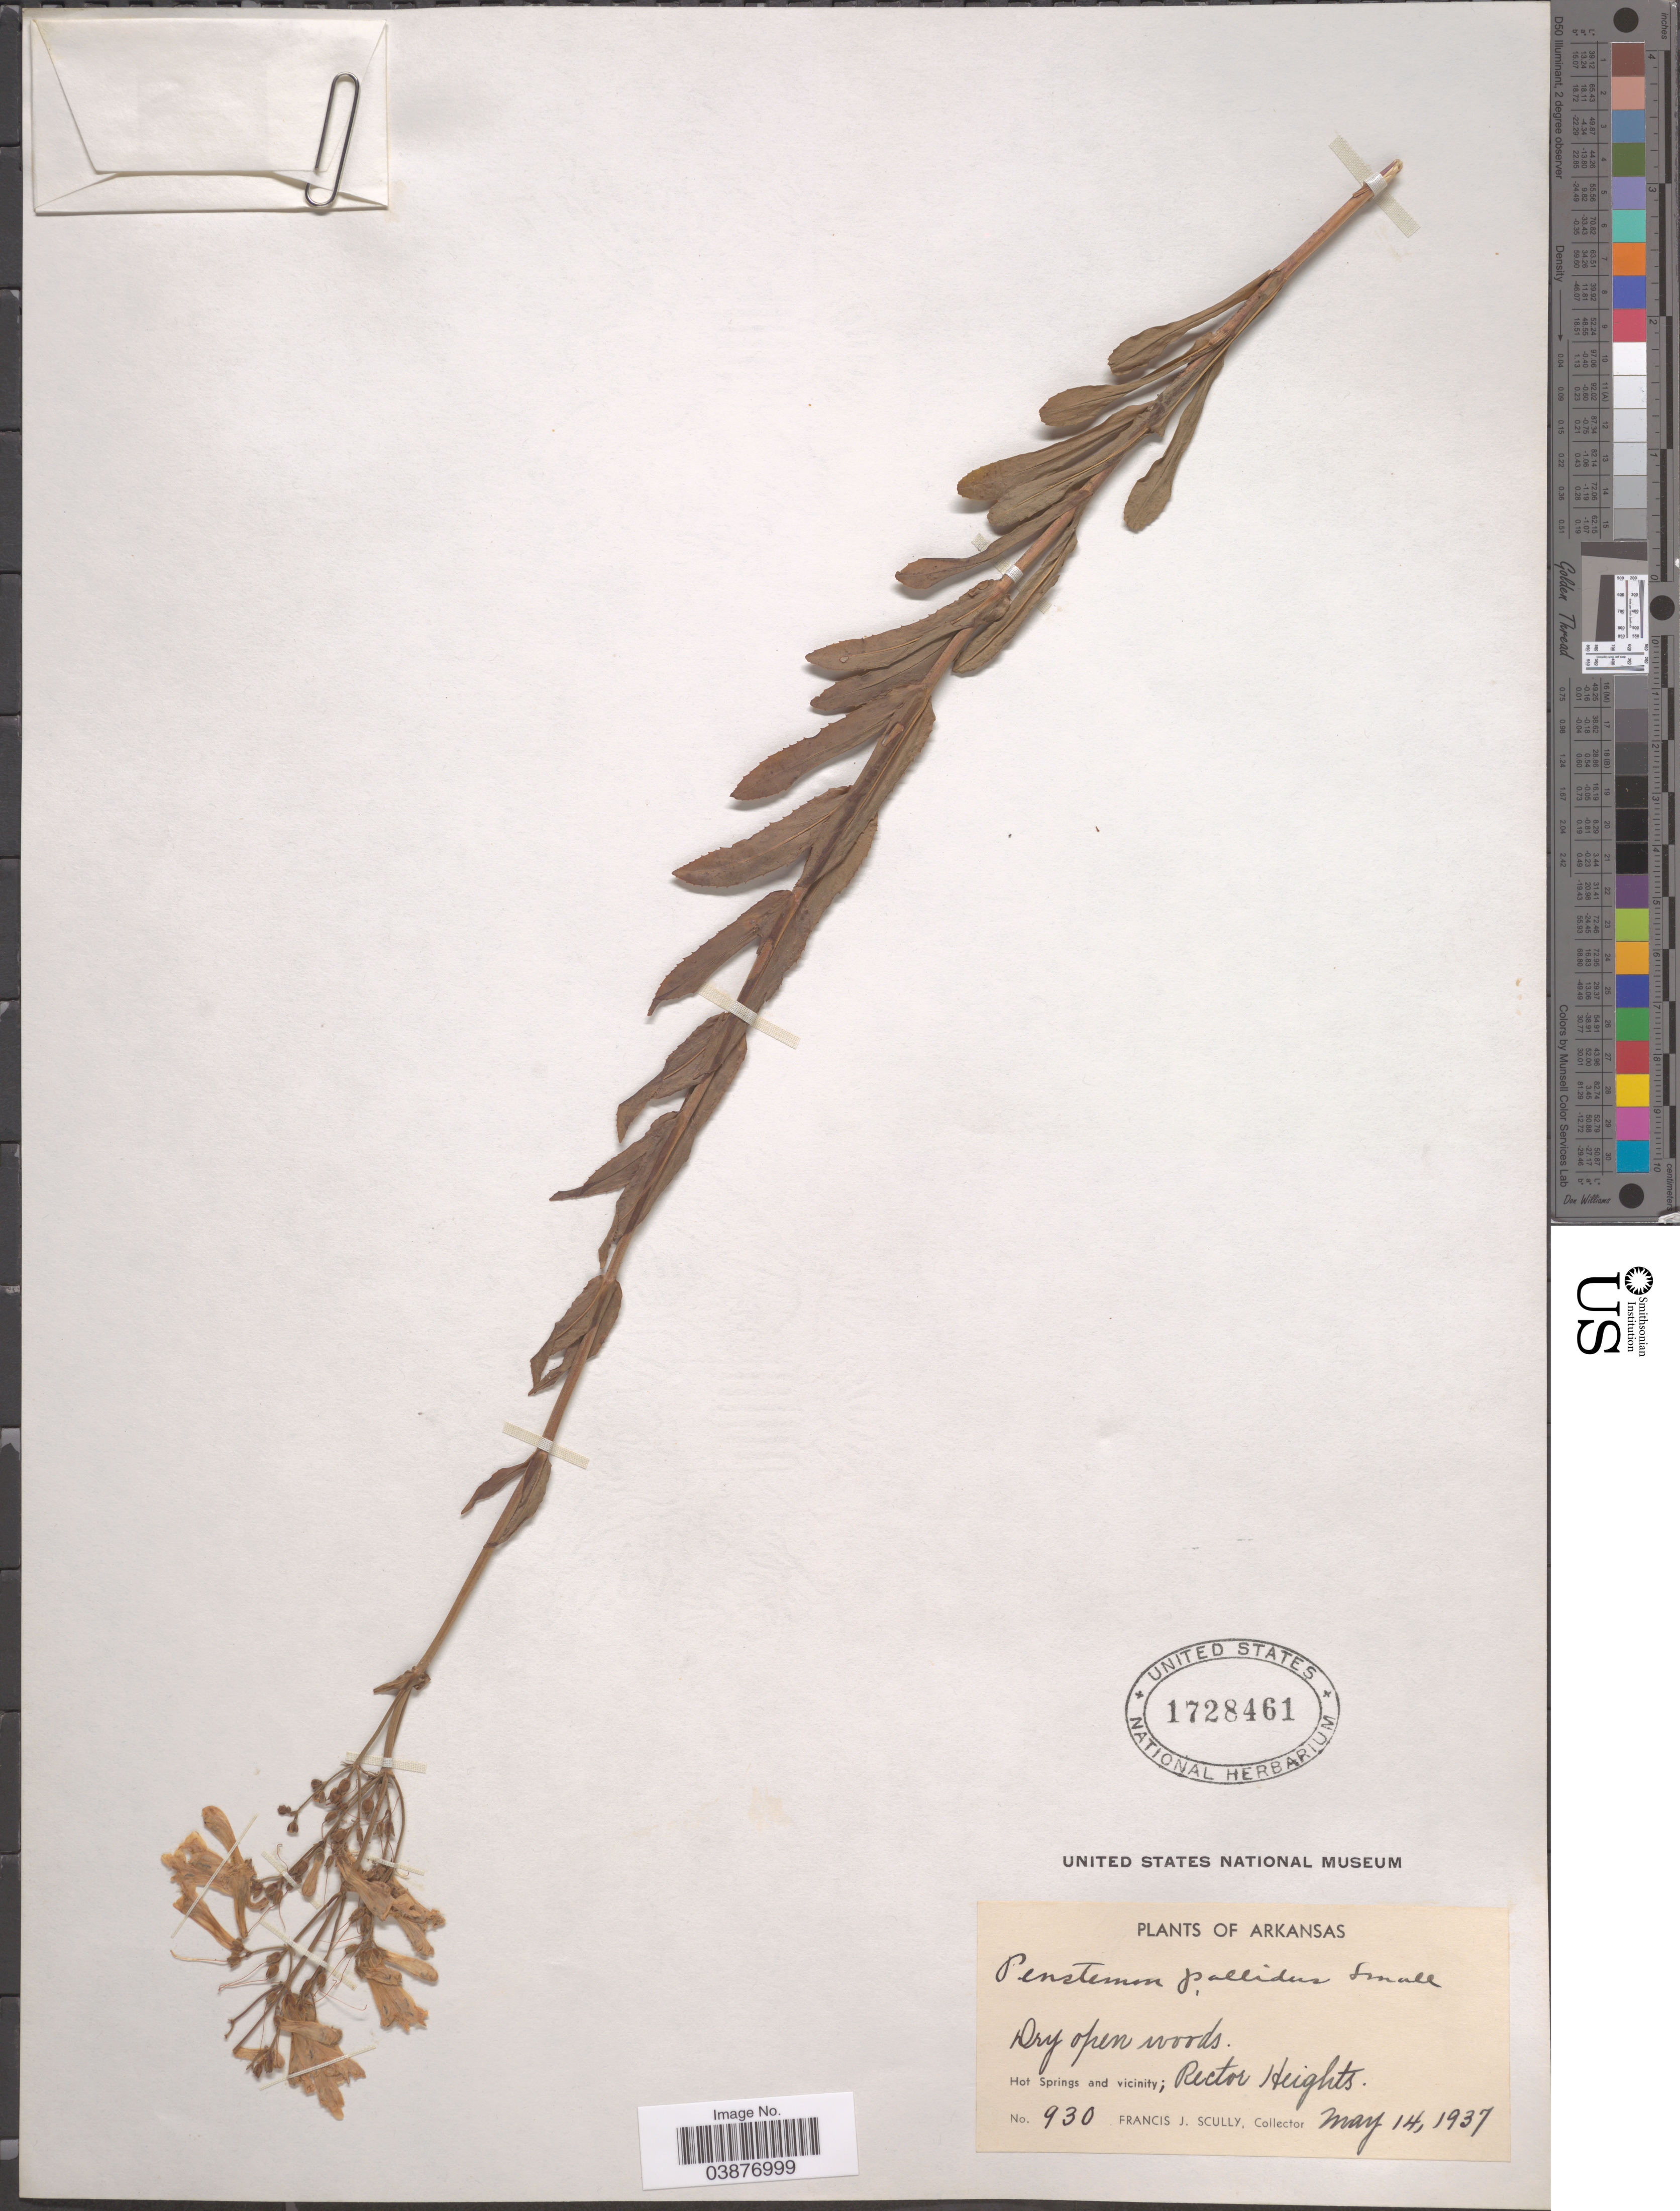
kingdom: Plantae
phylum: Tracheophyta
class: Magnoliopsida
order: Lamiales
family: Plantaginaceae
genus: Penstemon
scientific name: Penstemon pallidus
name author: Small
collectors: F. J. Scully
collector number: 930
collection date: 1937-05-14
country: United States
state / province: Arkansas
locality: Hot Springs and vicinity; Rector Heights.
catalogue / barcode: US 1728461